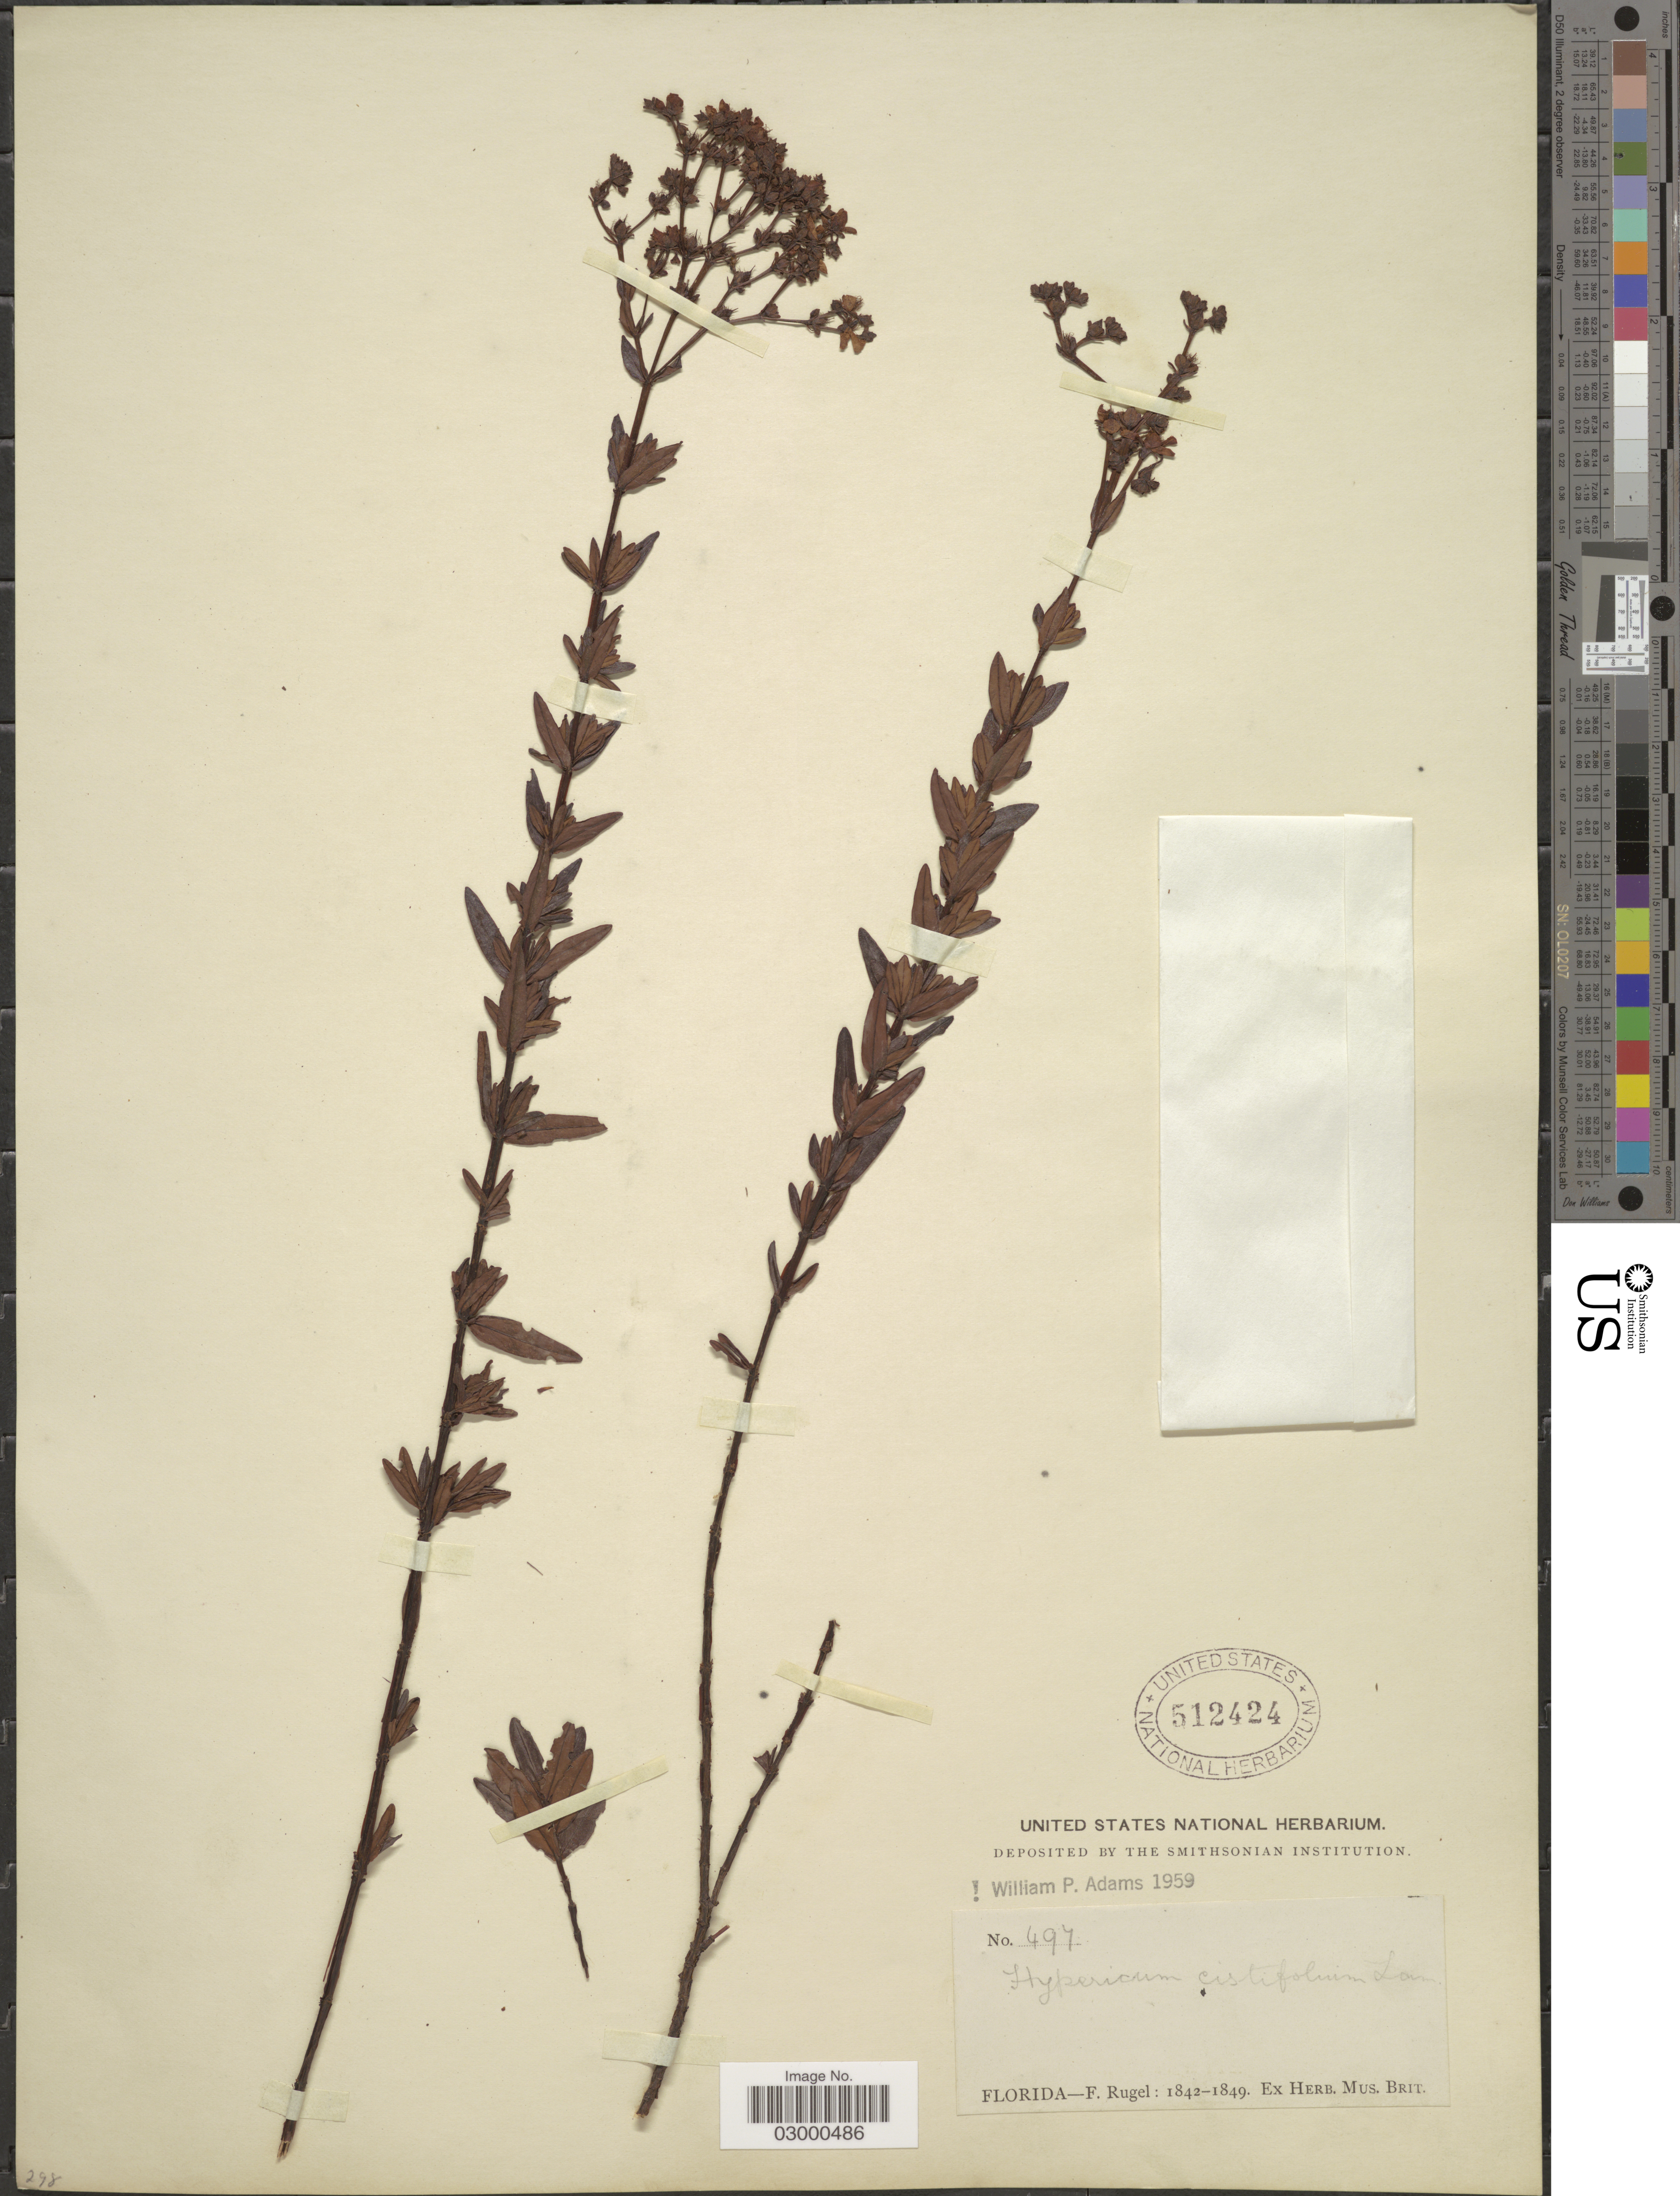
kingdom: Plantae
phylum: Tracheophyta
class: Magnoliopsida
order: Malpighiales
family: Hypericaceae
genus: Hypericum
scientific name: Hypericum cistifolium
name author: Lam.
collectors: F. Rugel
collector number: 497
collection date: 1842/1849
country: United States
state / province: Florida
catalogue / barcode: US 512424